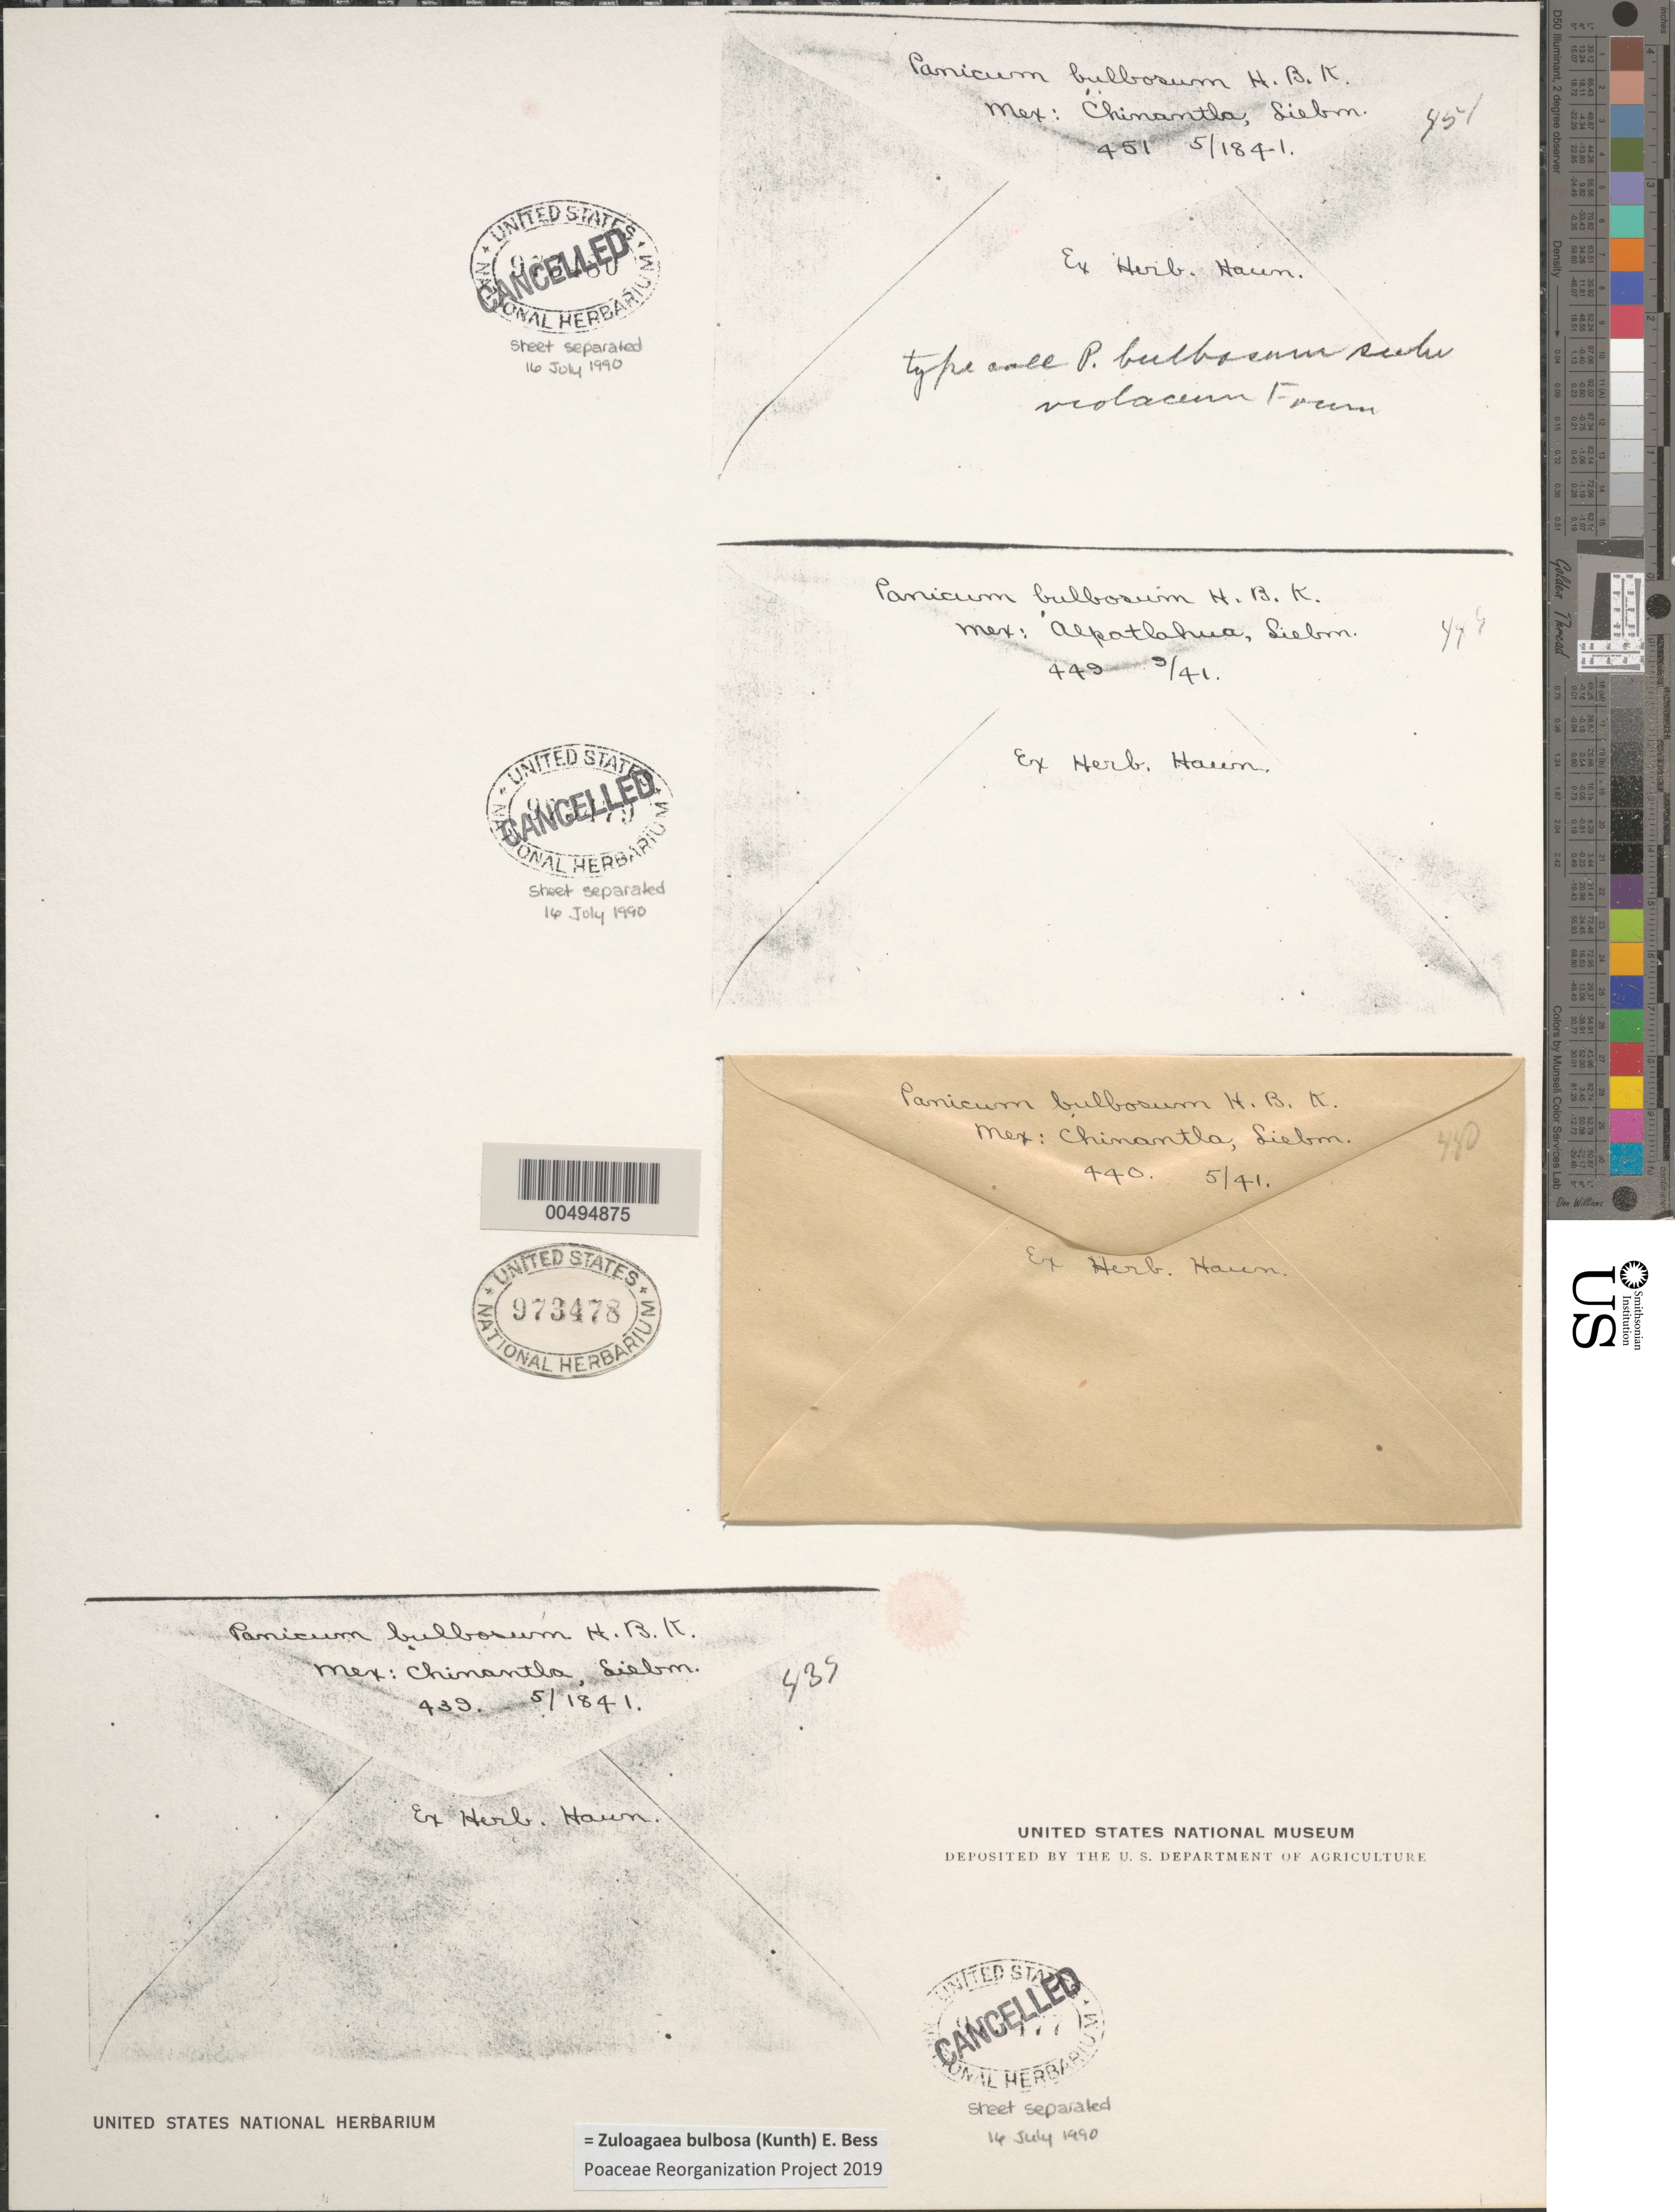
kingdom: Plantae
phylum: Tracheophyta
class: Liliopsida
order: Poales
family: Poaceae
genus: Panicum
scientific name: Panicum bulbosum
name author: Kunth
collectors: F. M. Liebmann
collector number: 440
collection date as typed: May 1841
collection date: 1841-05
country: Mexico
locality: Chinantla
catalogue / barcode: US 973478